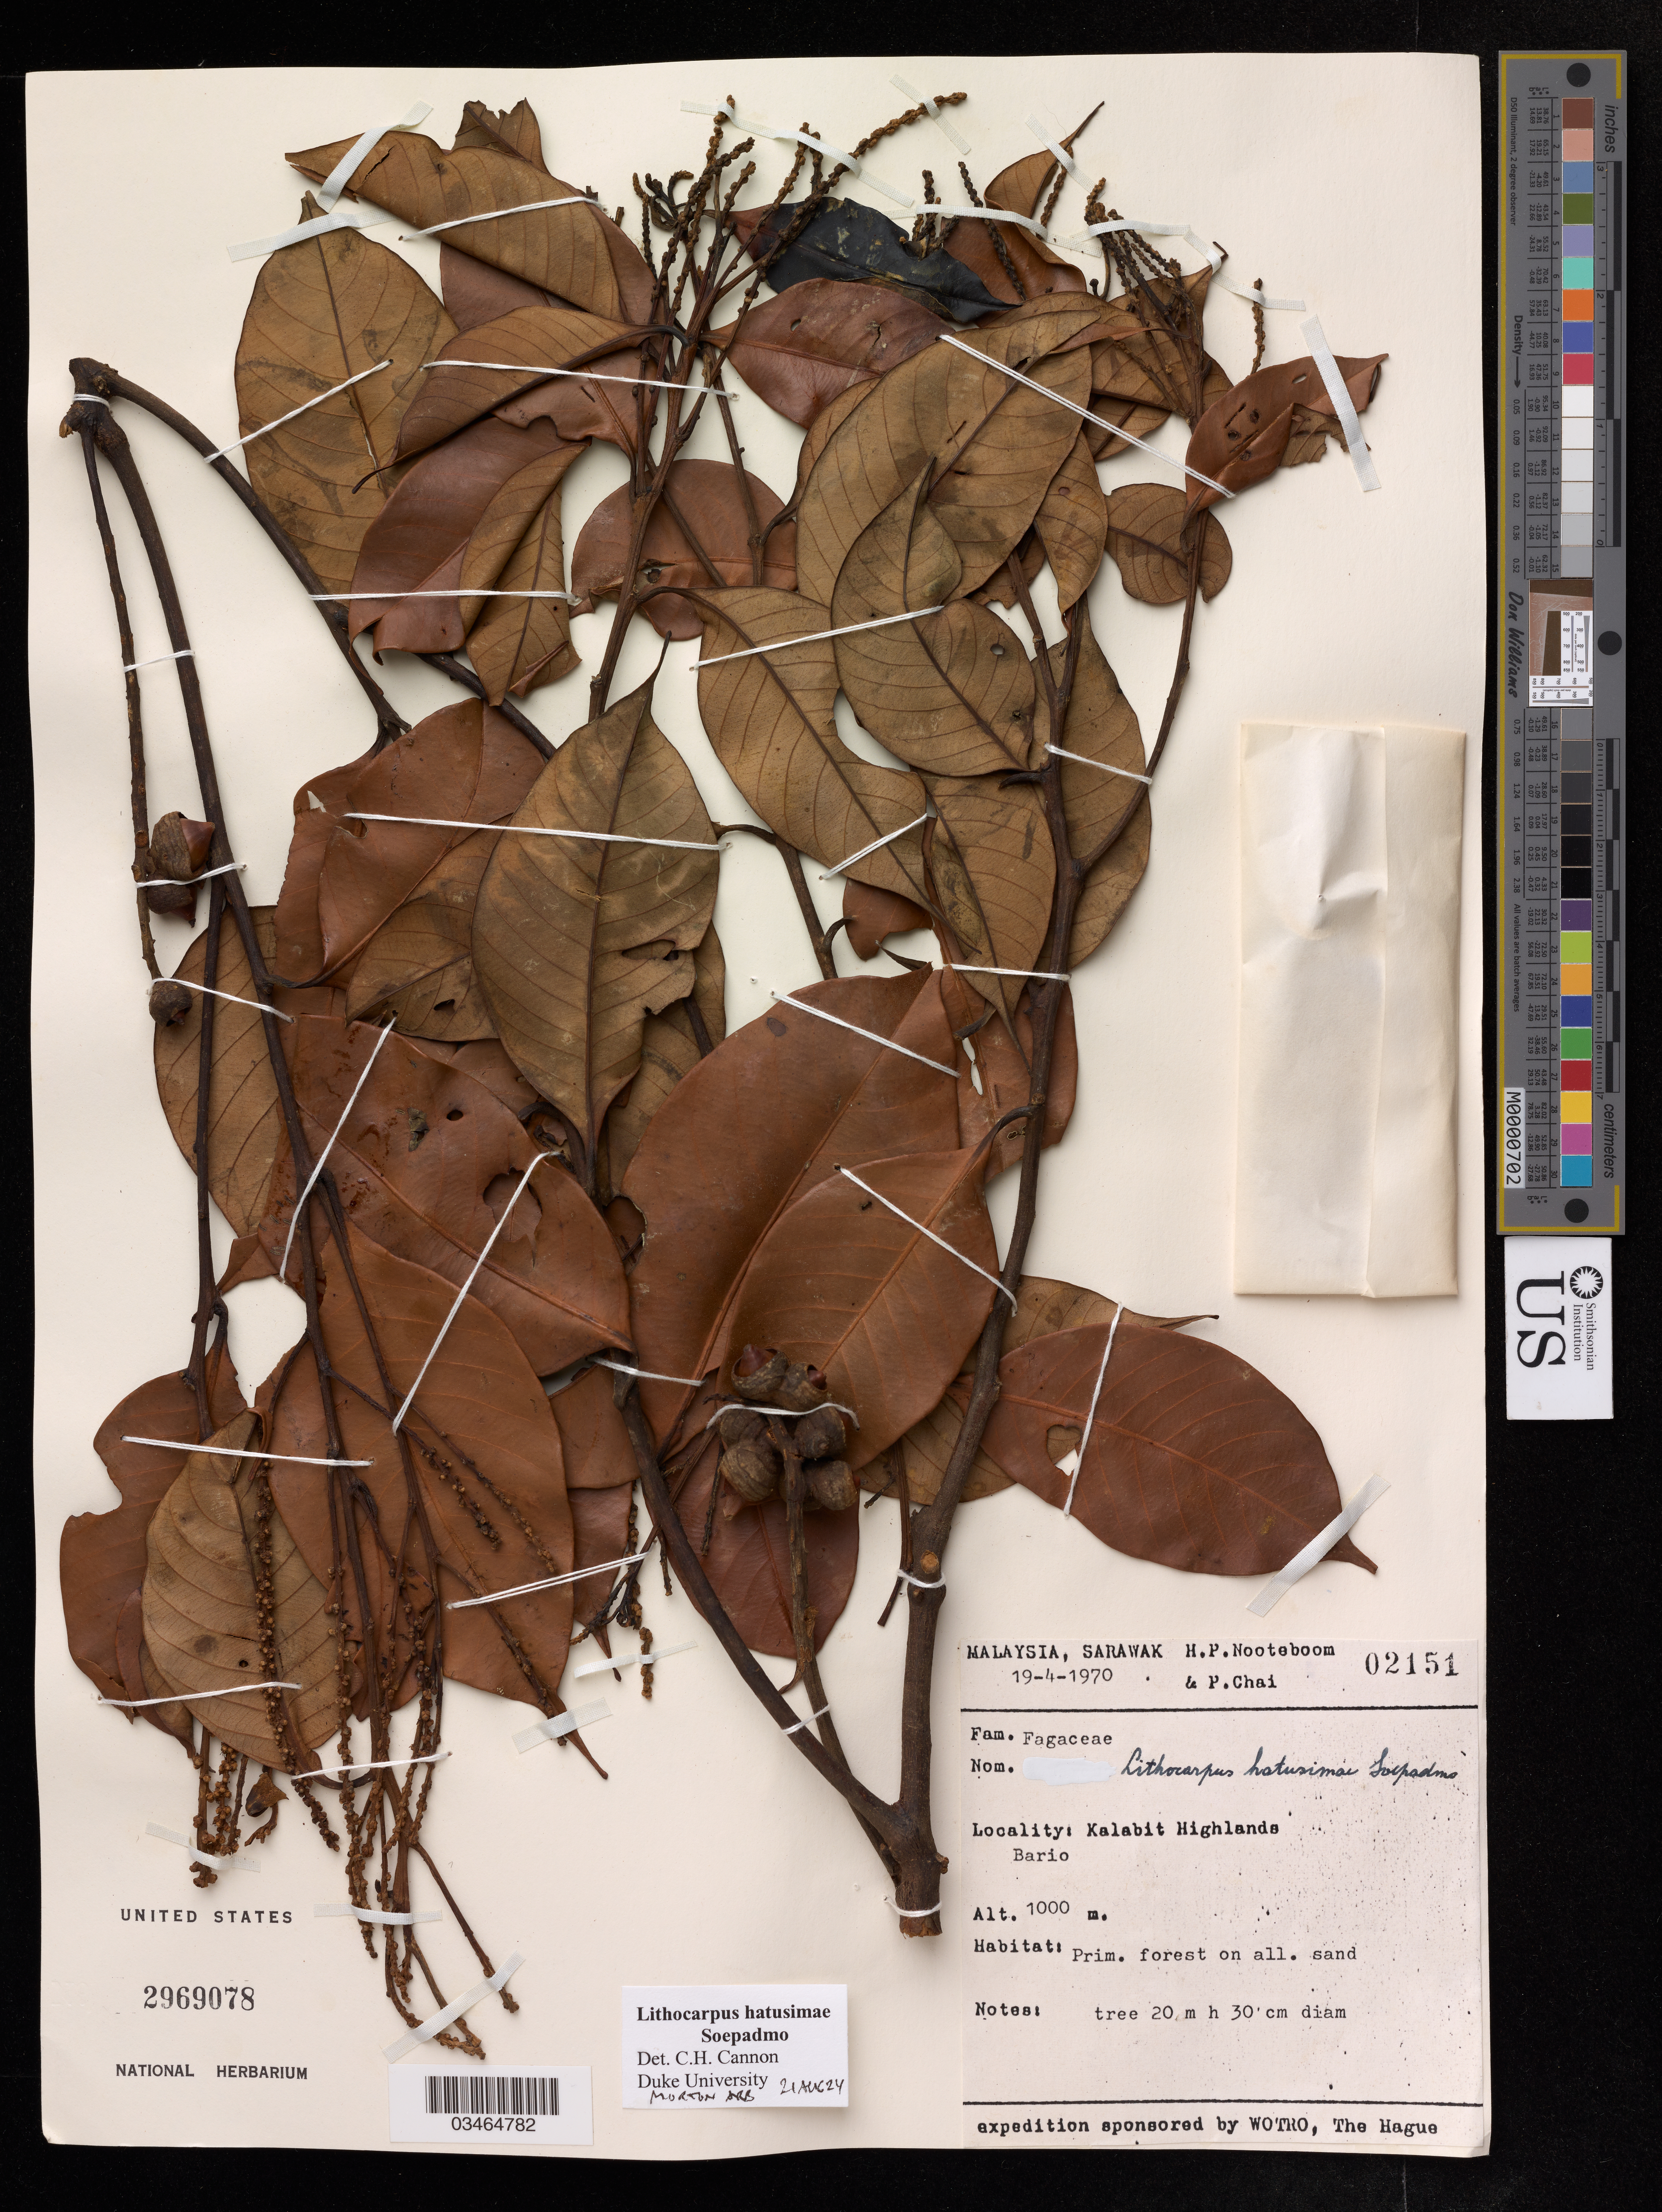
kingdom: Plantae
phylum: Tracheophyta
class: Magnoliopsida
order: Fagales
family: Fagaceae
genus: Lithocarpus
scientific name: Lithocarpus hatusimae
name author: Soepadmo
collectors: H. P. Nooteboom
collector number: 02151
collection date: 1970-04-19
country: Malaysia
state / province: Sarawak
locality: Xalabit Highlands, Bario.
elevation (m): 100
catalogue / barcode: US 2969078